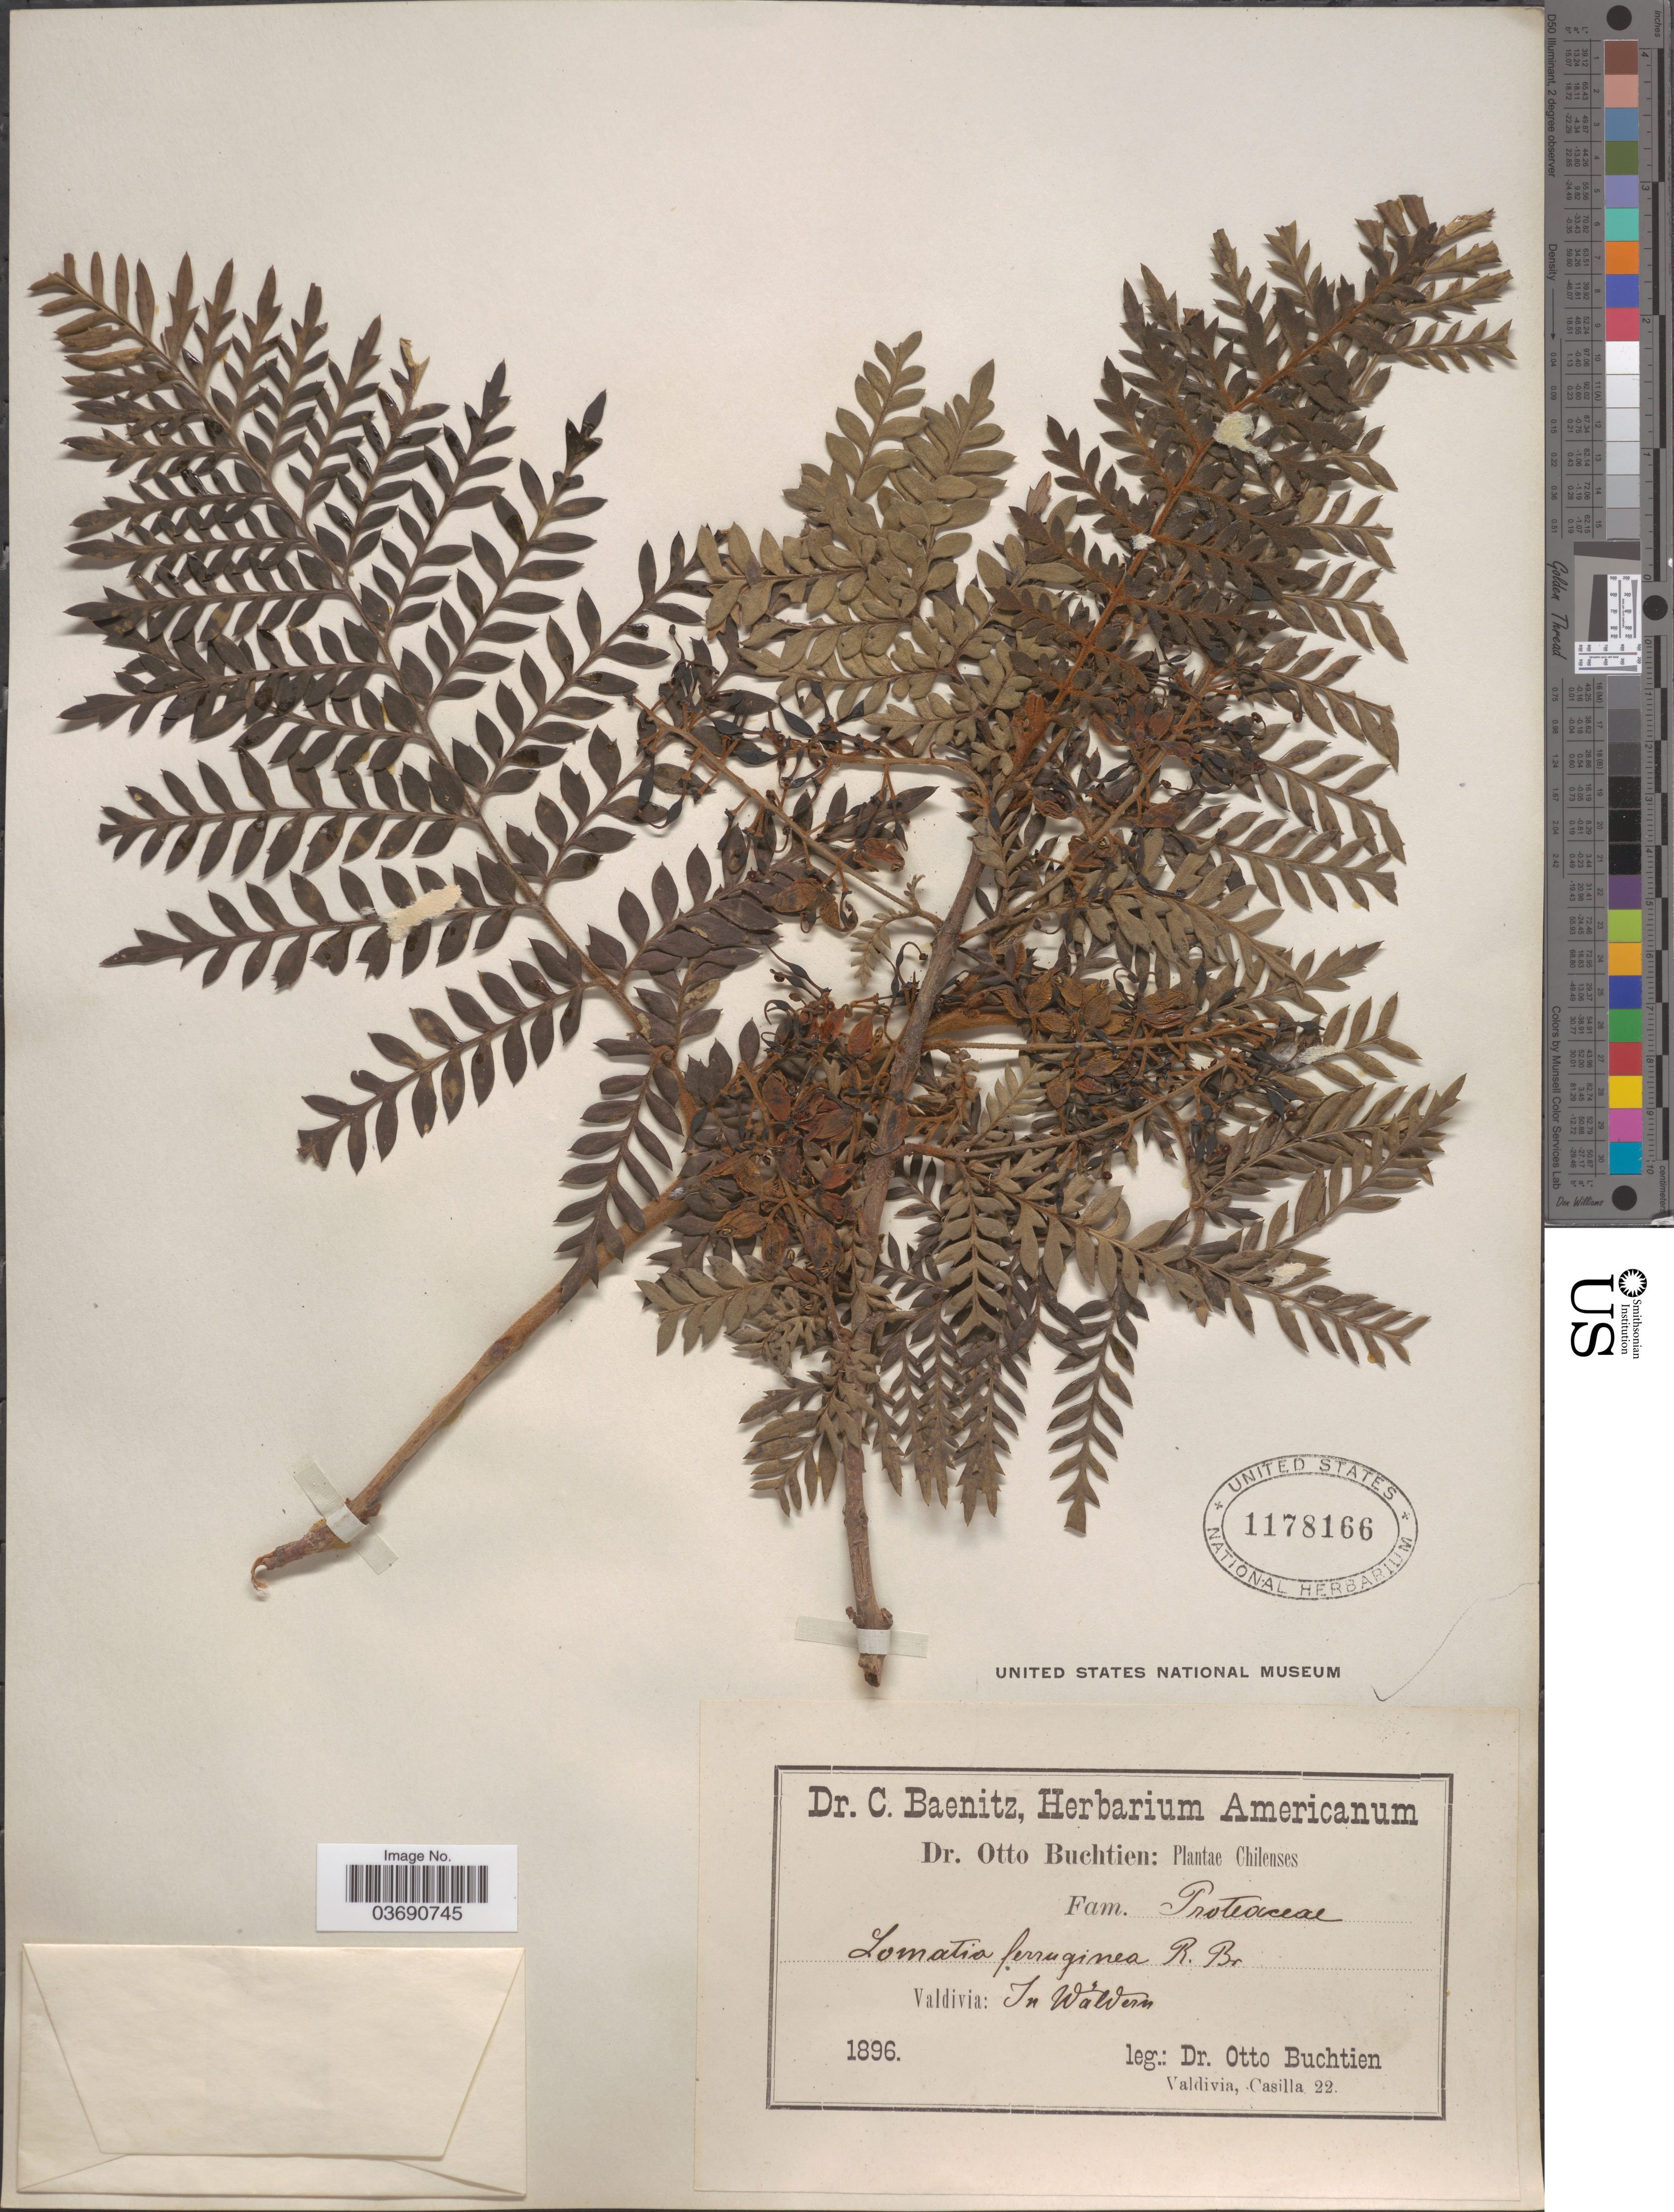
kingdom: Plantae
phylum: Tracheophyta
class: Magnoliopsida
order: Proteales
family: Proteaceae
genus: Lomatia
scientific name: Lomatia ferruginea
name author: (Cav.) R. Br.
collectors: O. Buchtien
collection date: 1896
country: Chile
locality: Valdivia: In Wäldern.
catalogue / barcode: US 1178166